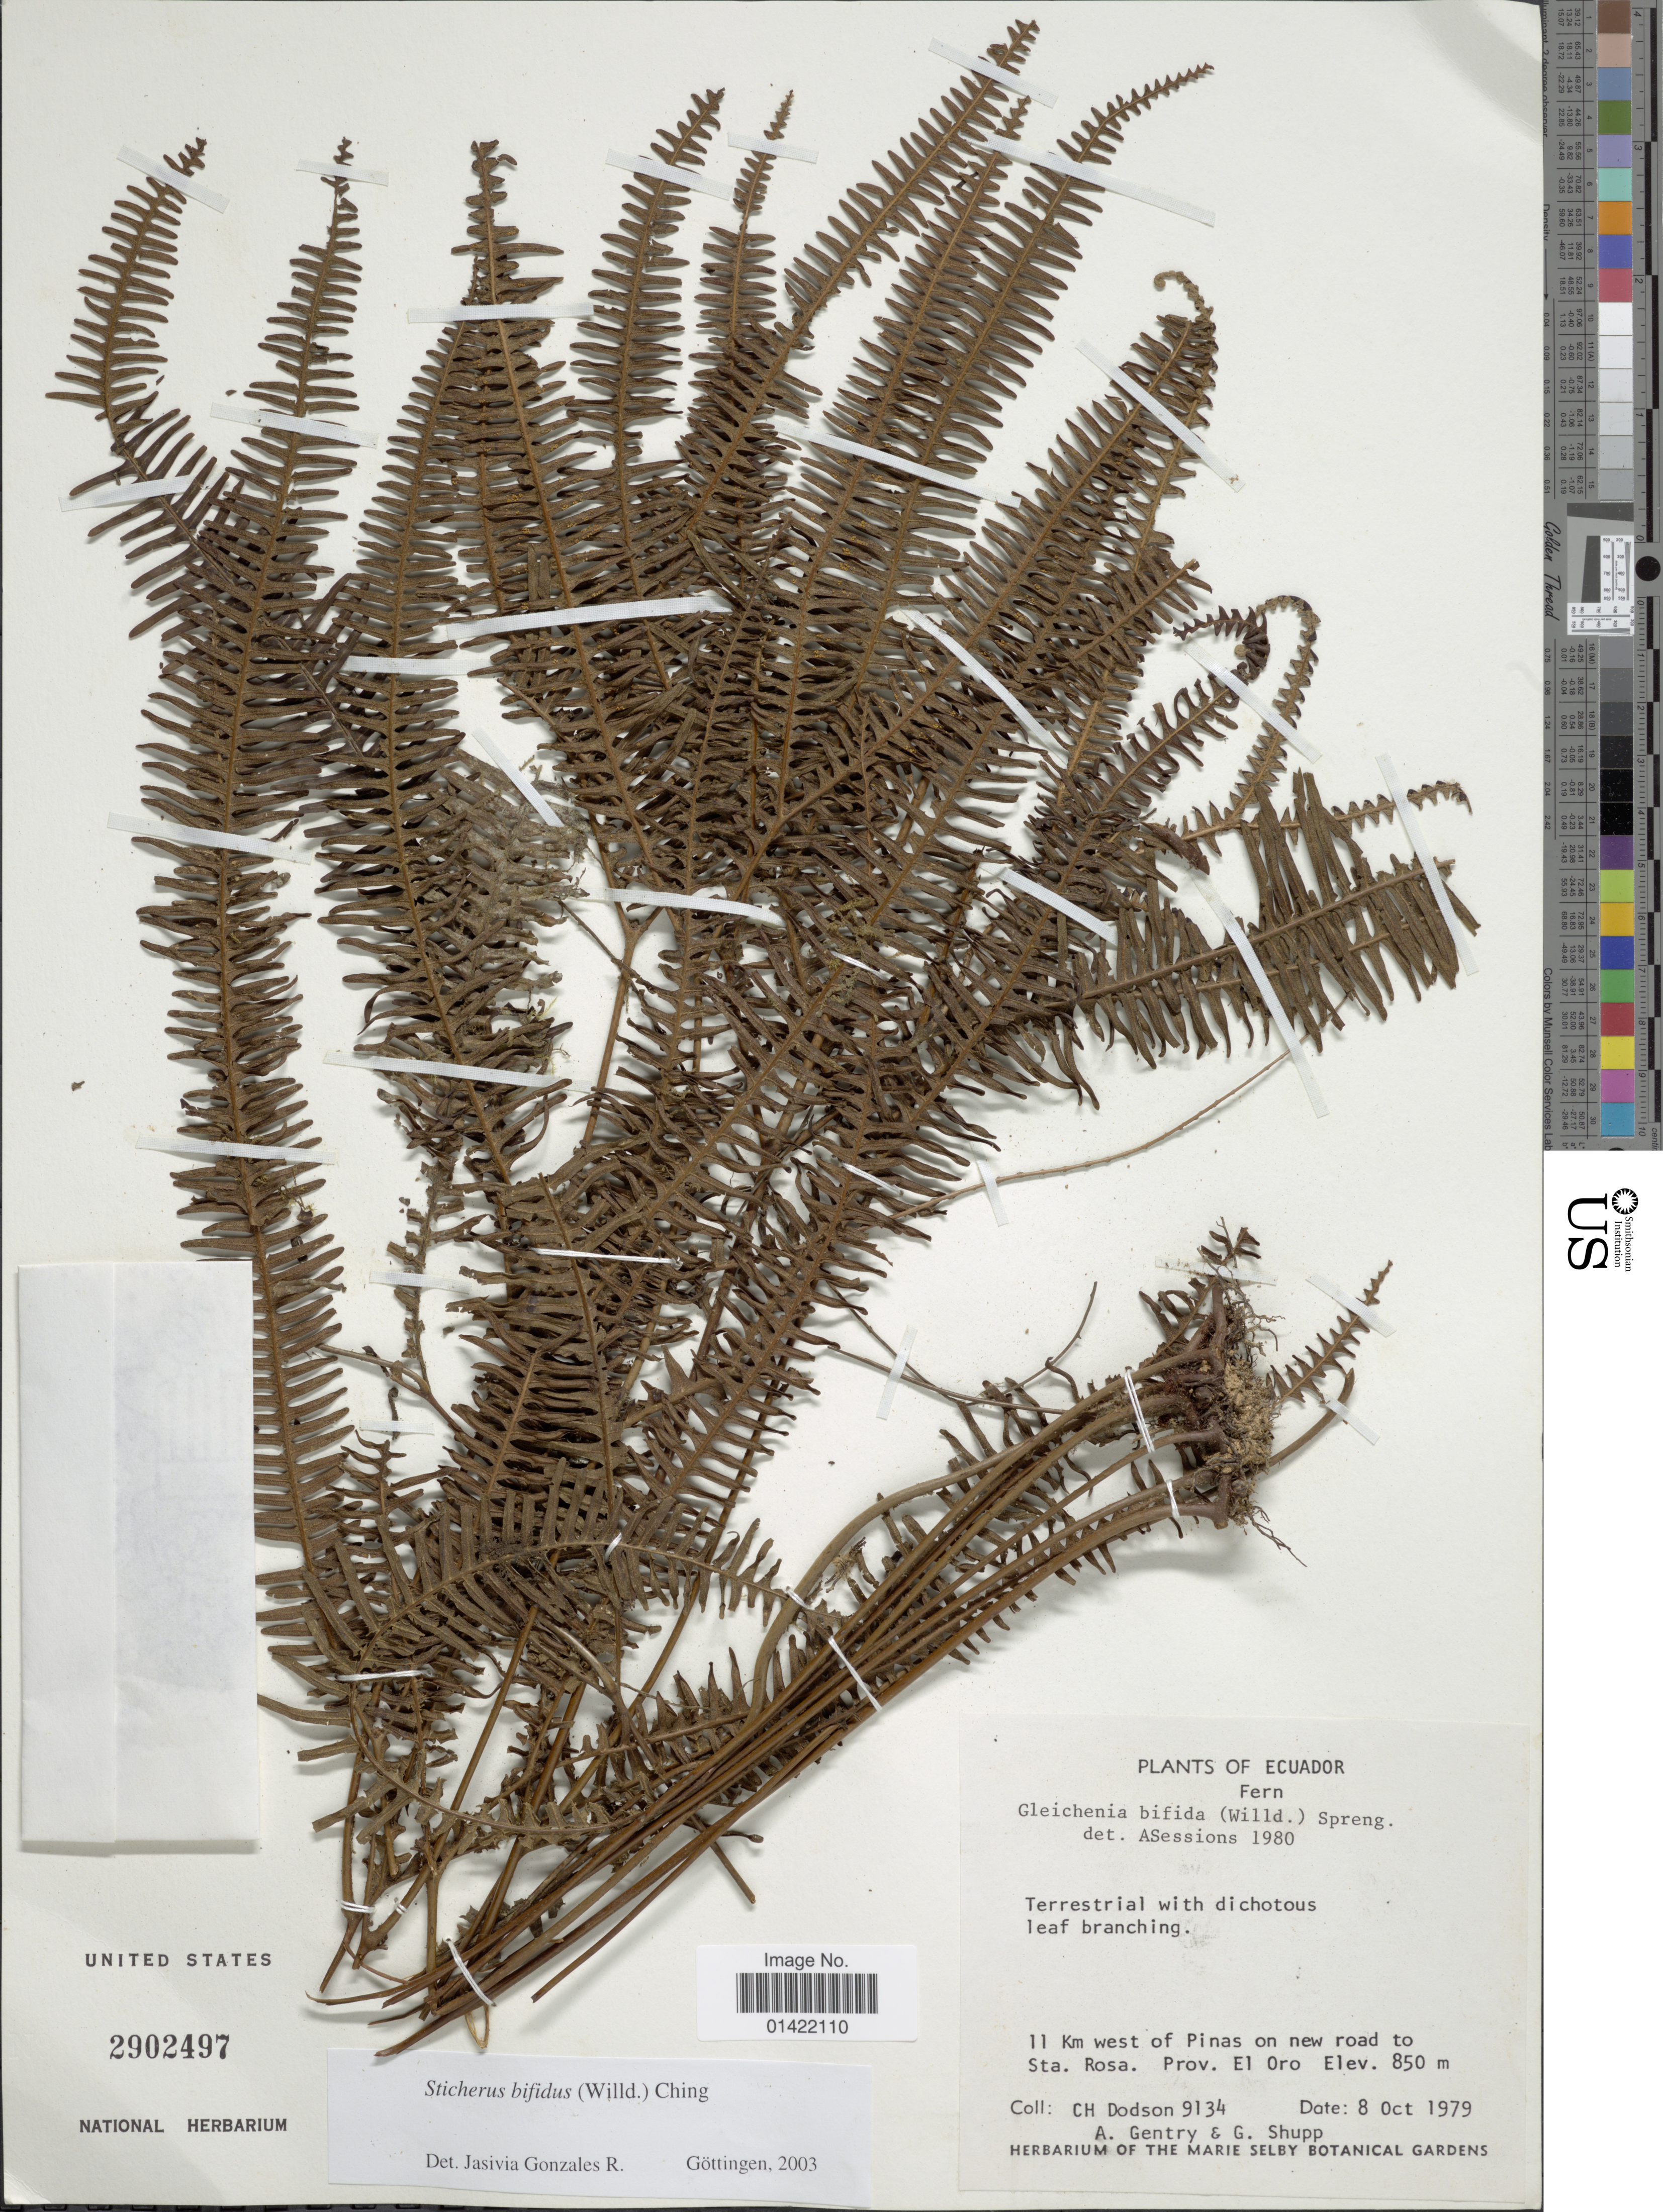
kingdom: Plantae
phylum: Tracheophyta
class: Polypodiopsida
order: Gleicheniales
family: Gleicheniaceae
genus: Sticherus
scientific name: Sticherus bifidus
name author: (Willd.) Ching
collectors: C. H. Dodson, A. H. Gentry & G. Shupp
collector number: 9134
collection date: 1979-10-08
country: Ecuador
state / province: El Oro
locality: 11 Km west of Pinas on new road to Sta. Rosa. Prov. El Oro.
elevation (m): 850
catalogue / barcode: US 2902497